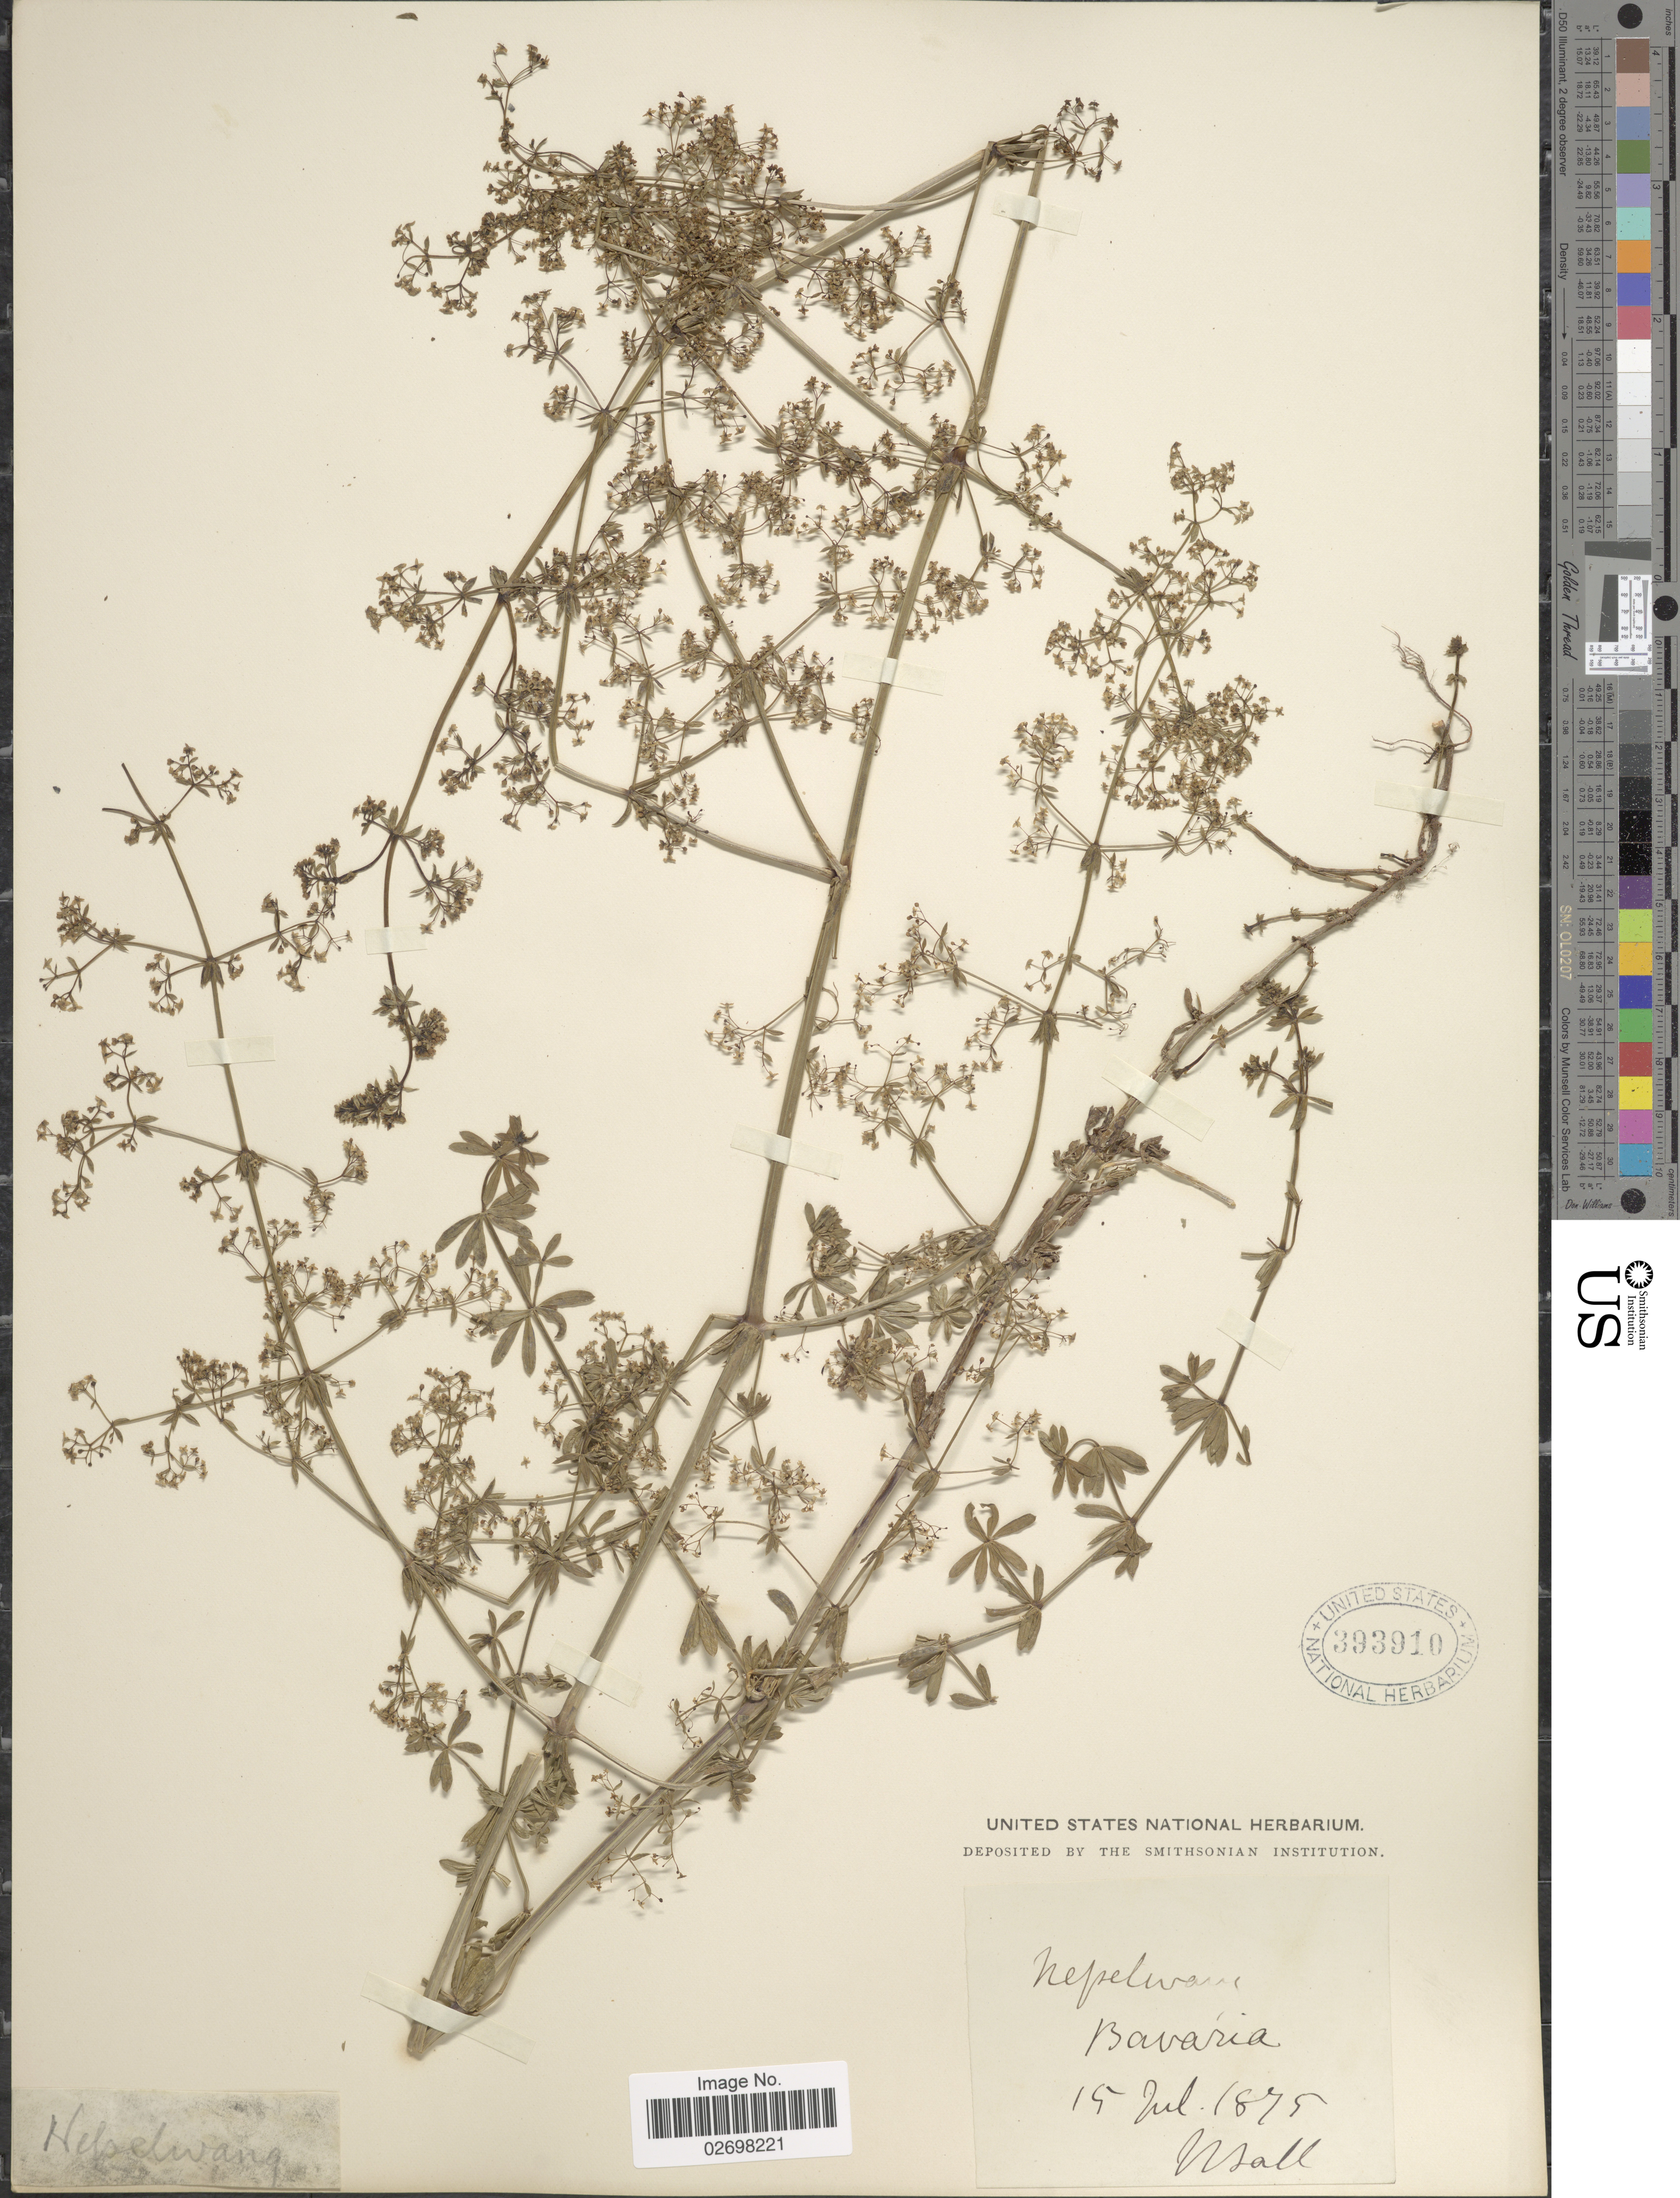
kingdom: Plantae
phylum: Tracheophyta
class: Magnoliopsida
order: Gentianales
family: Rubiaceae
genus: Galium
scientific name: Galium sp.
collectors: J. Ball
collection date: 1875-07-15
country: Germany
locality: Nepelwang [Nesselwang], Bavaria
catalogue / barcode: US 393910